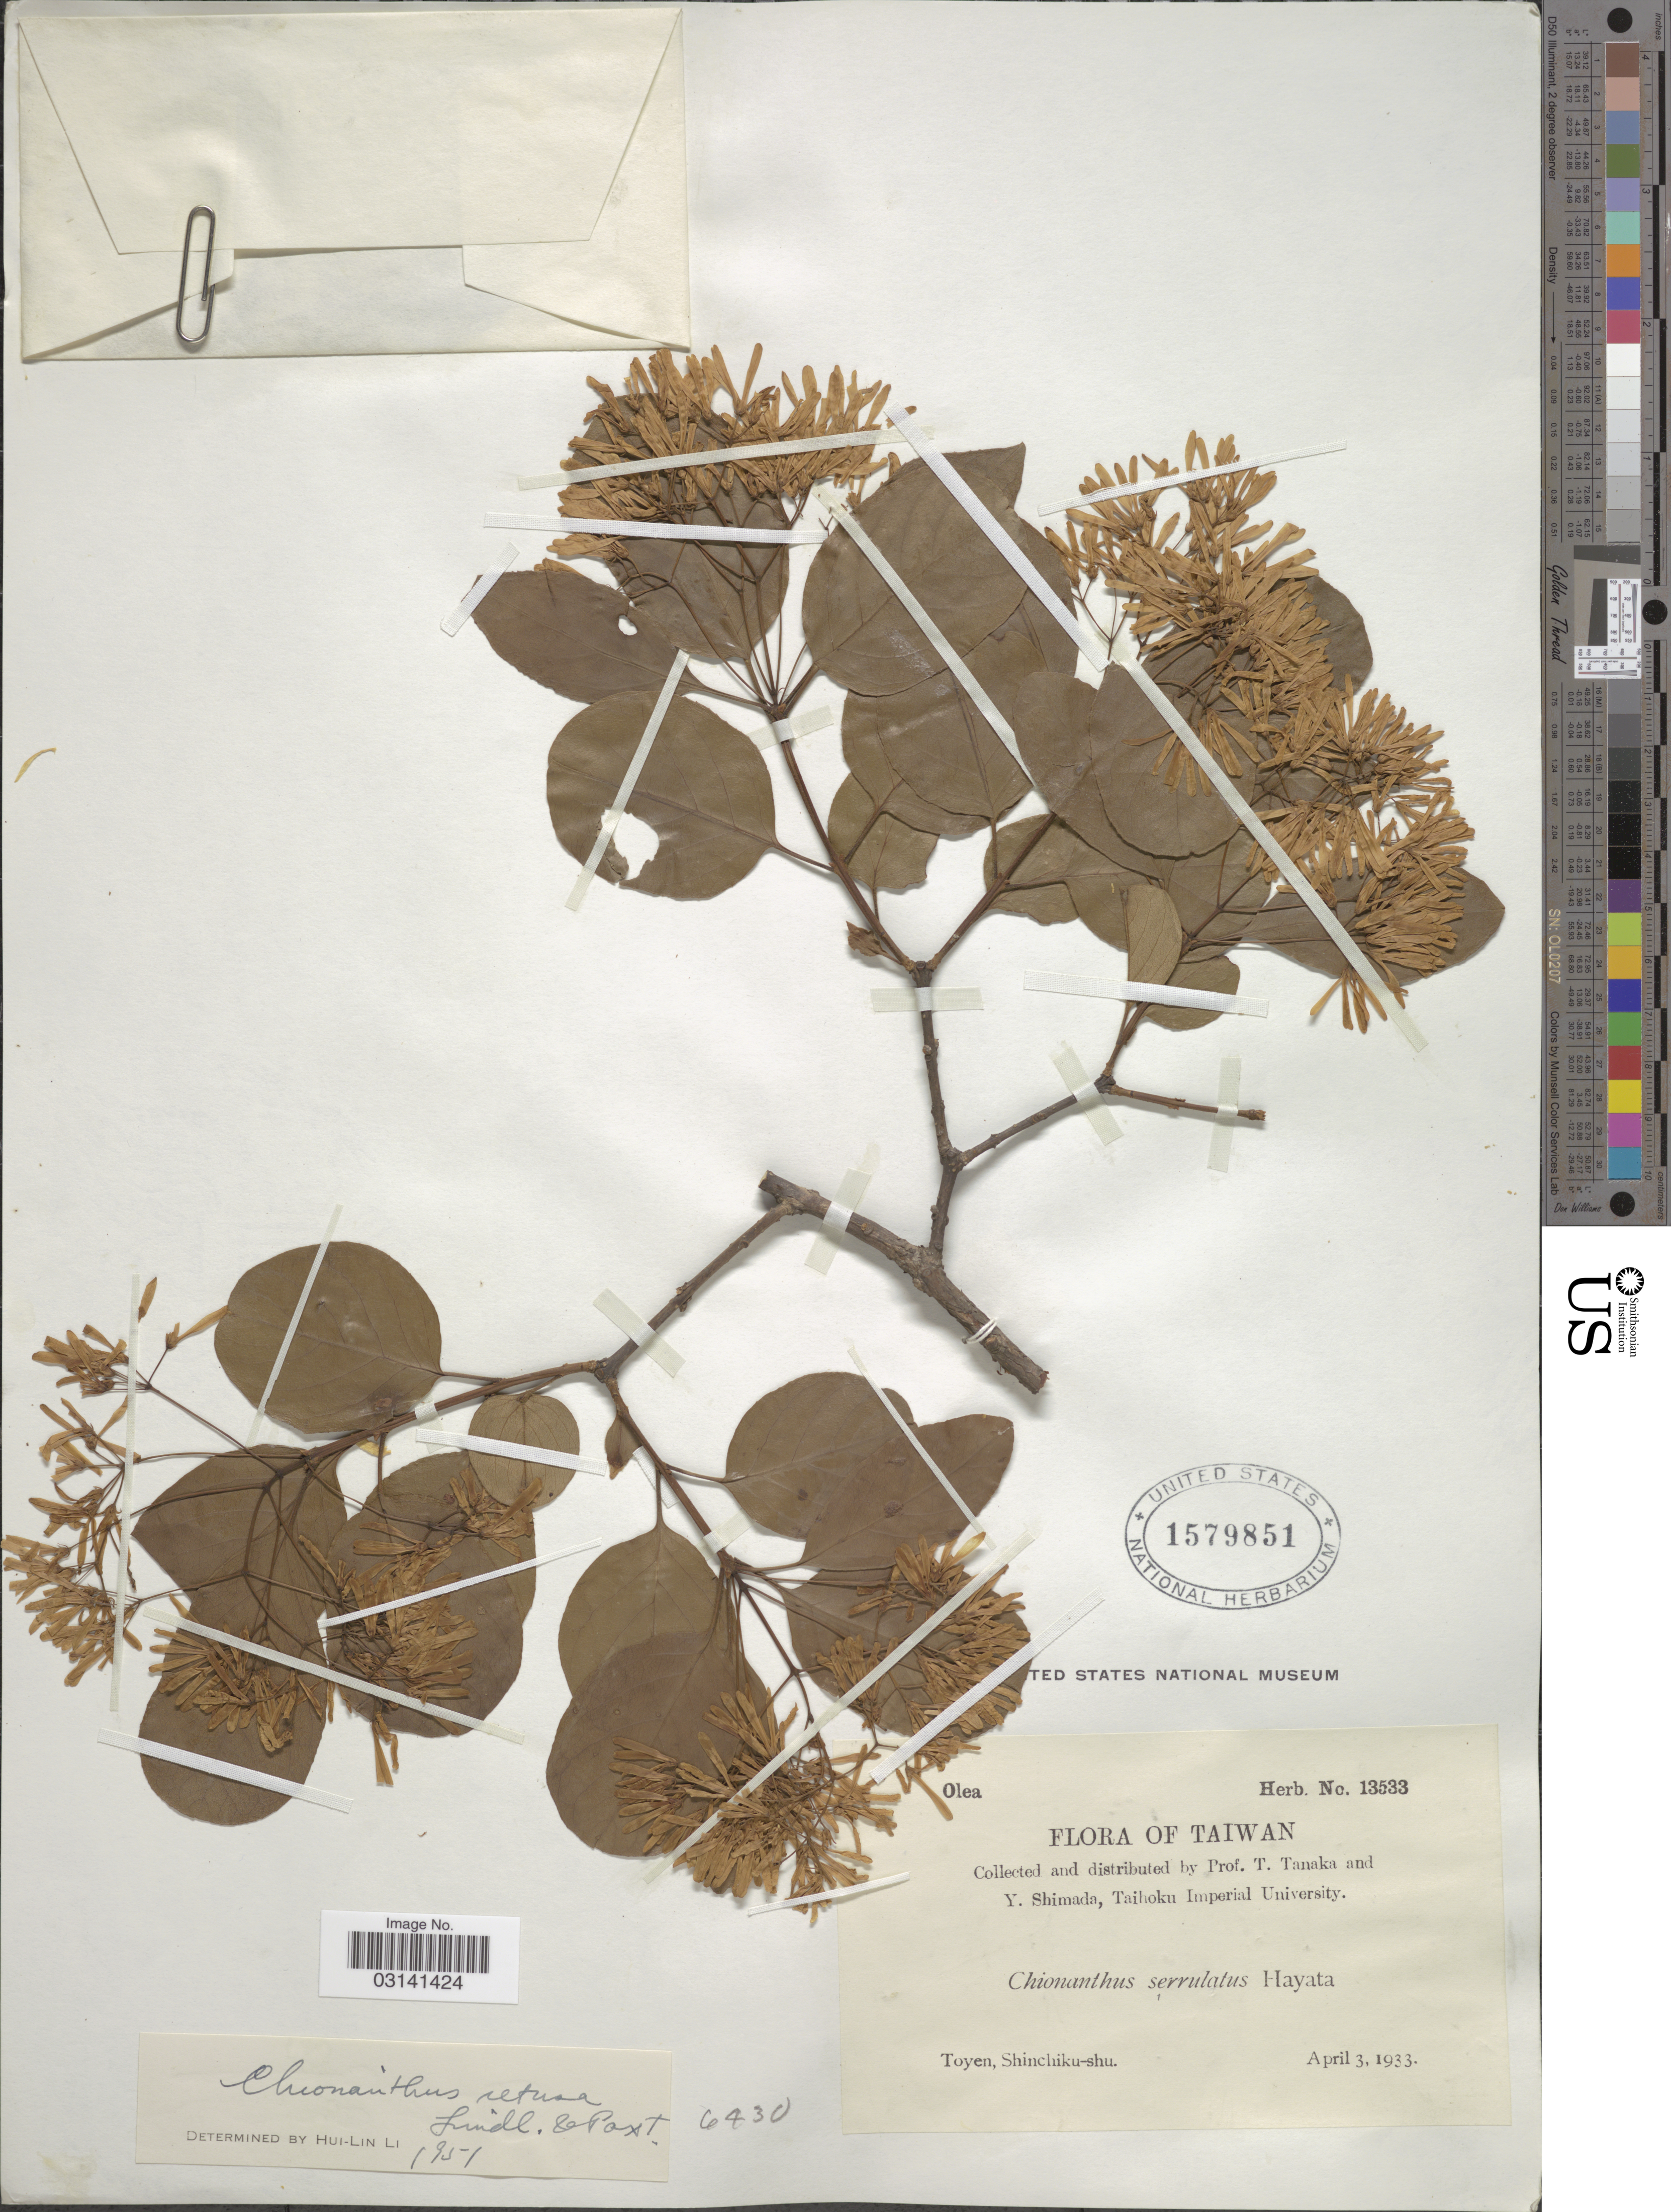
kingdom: Plantae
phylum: Tracheophyta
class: Magnoliopsida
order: Lamiales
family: Oleaceae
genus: Chionanthus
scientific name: Chionanthus retusus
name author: Lindl. & Paxton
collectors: T. Tanaka & Y. Shimada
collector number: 13533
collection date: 1933-04-03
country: Taiwan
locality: Toyen, Shinchiku-shu.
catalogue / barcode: US 1579851